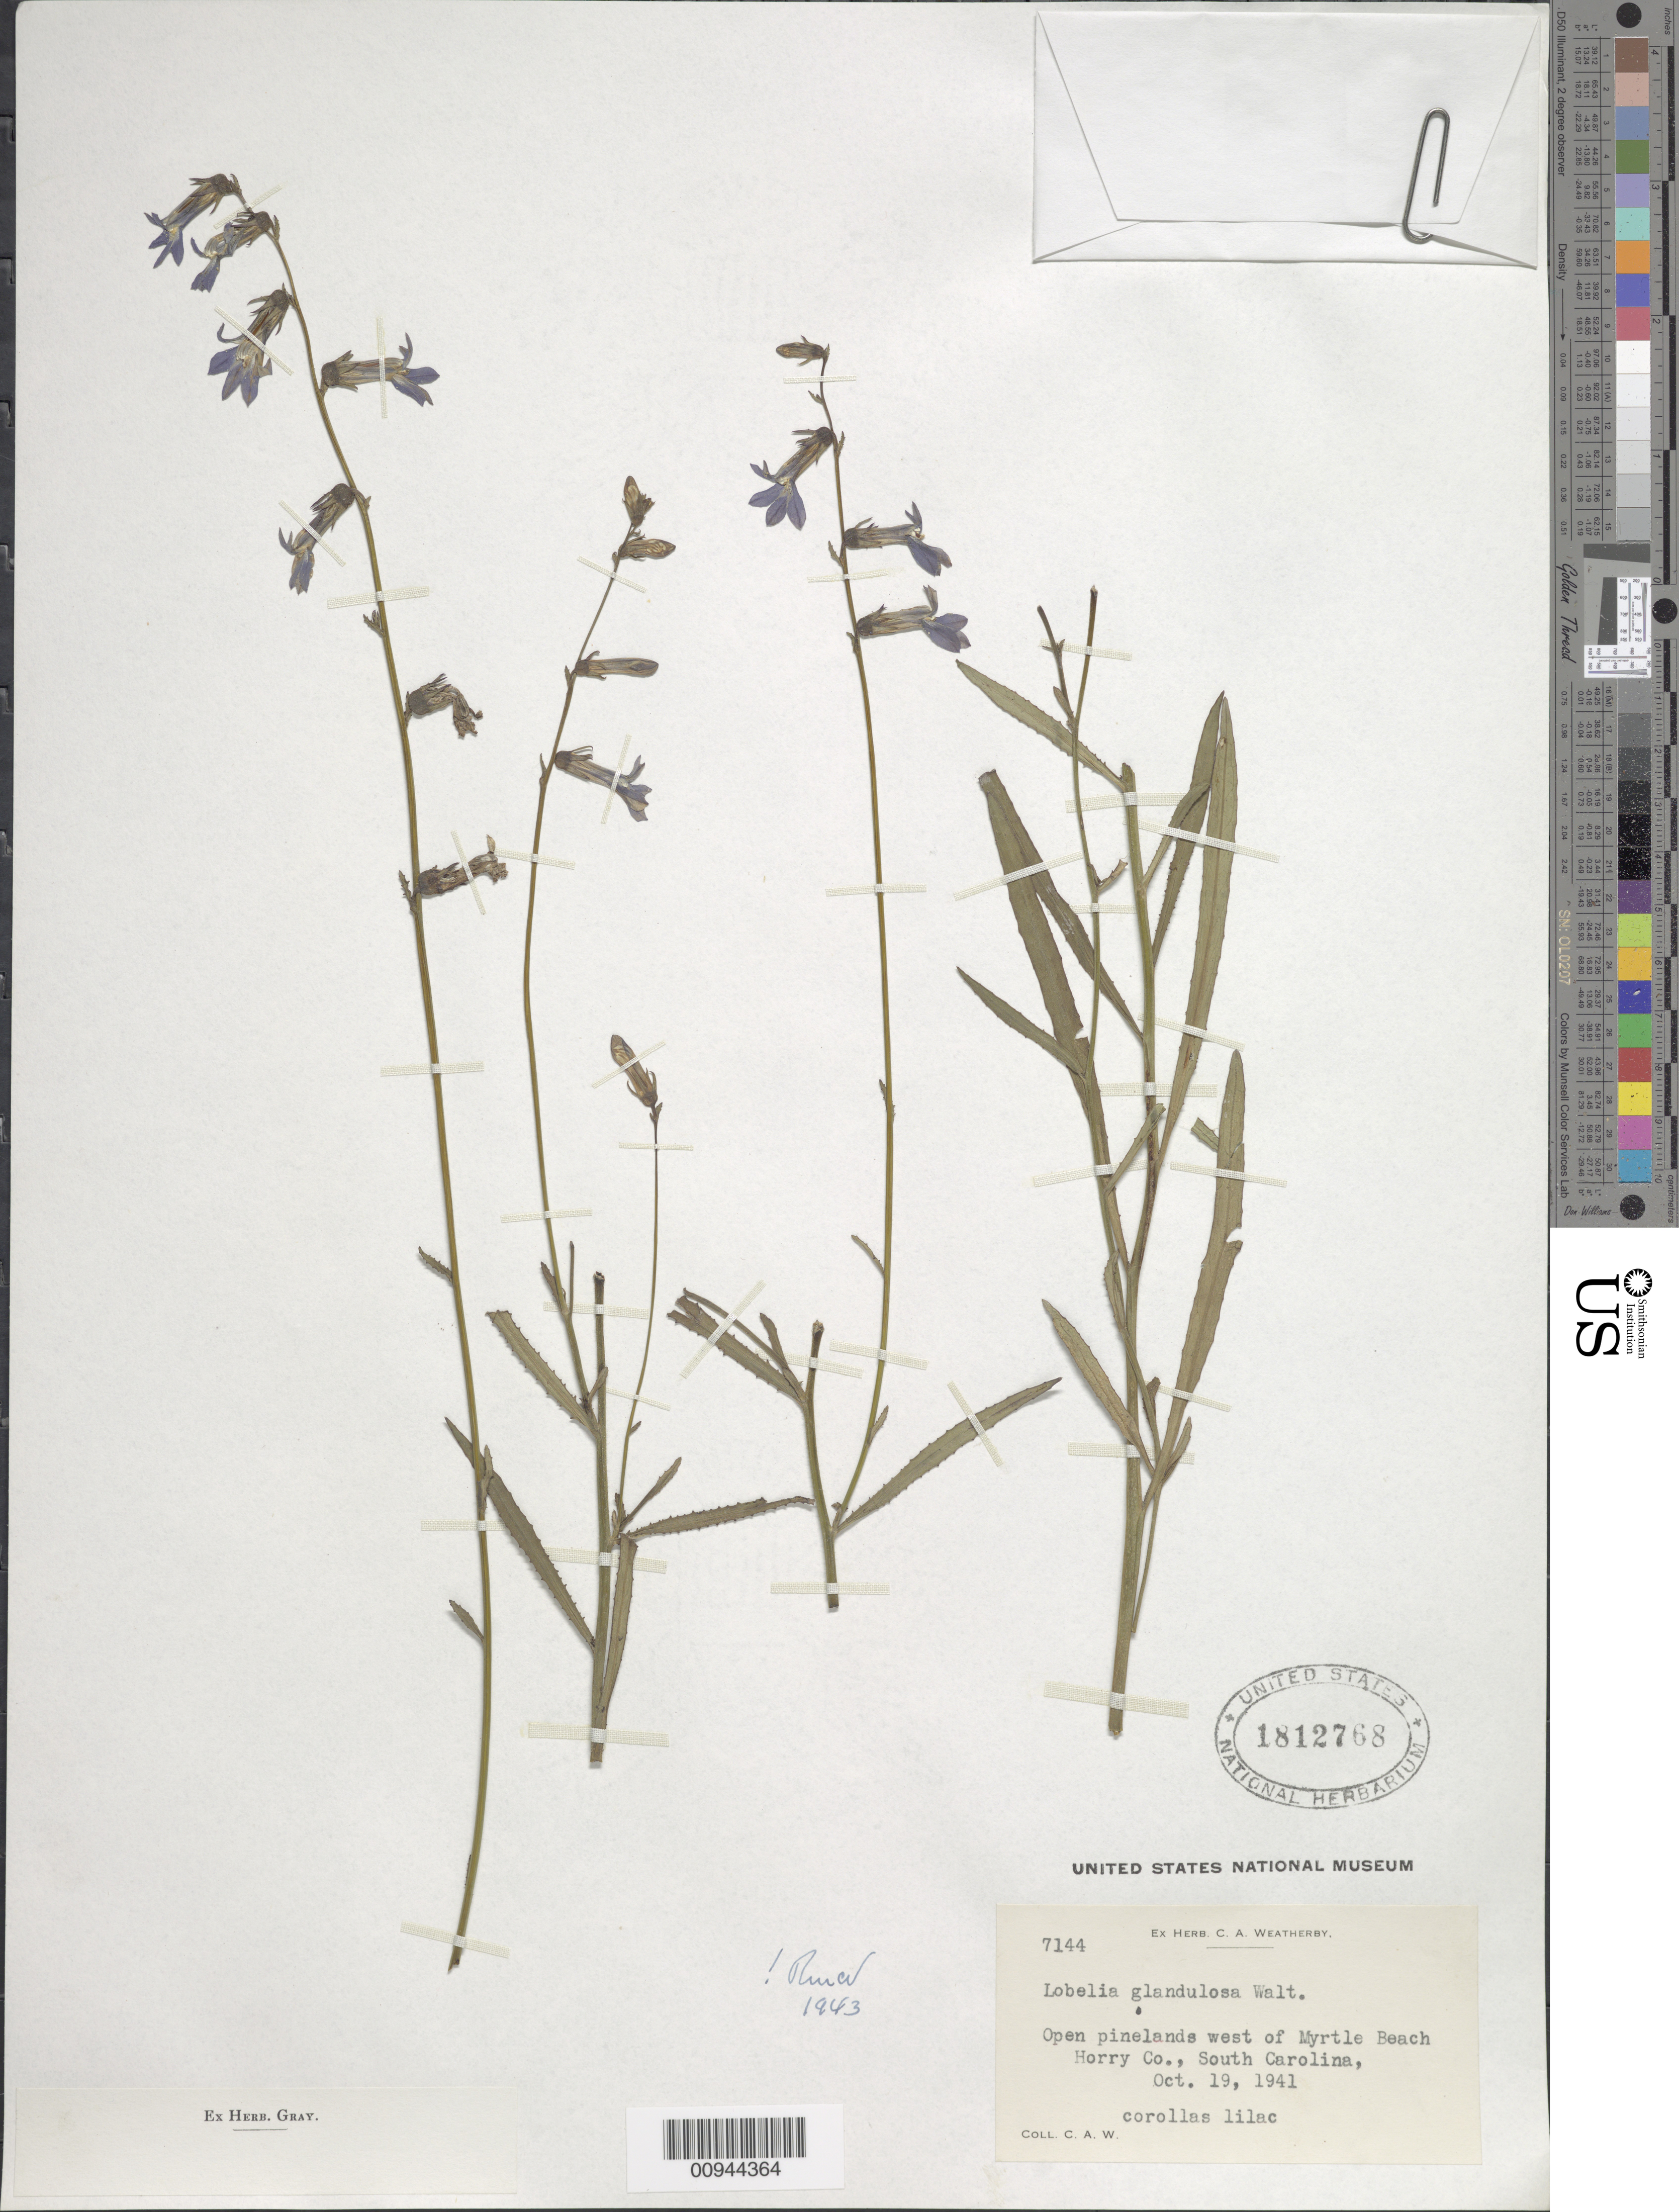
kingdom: Plantae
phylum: Tracheophyta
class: Magnoliopsida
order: Asterales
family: Campanulaceae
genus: Lobelia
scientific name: Lobelia glandulosa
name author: Walter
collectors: C. A. Weatherby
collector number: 7144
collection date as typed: Oct. 19, 1941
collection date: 1941-10-19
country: United States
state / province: South Carolina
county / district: Horry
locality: West of Myrtle Beach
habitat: open pinelands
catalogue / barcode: US 1812768